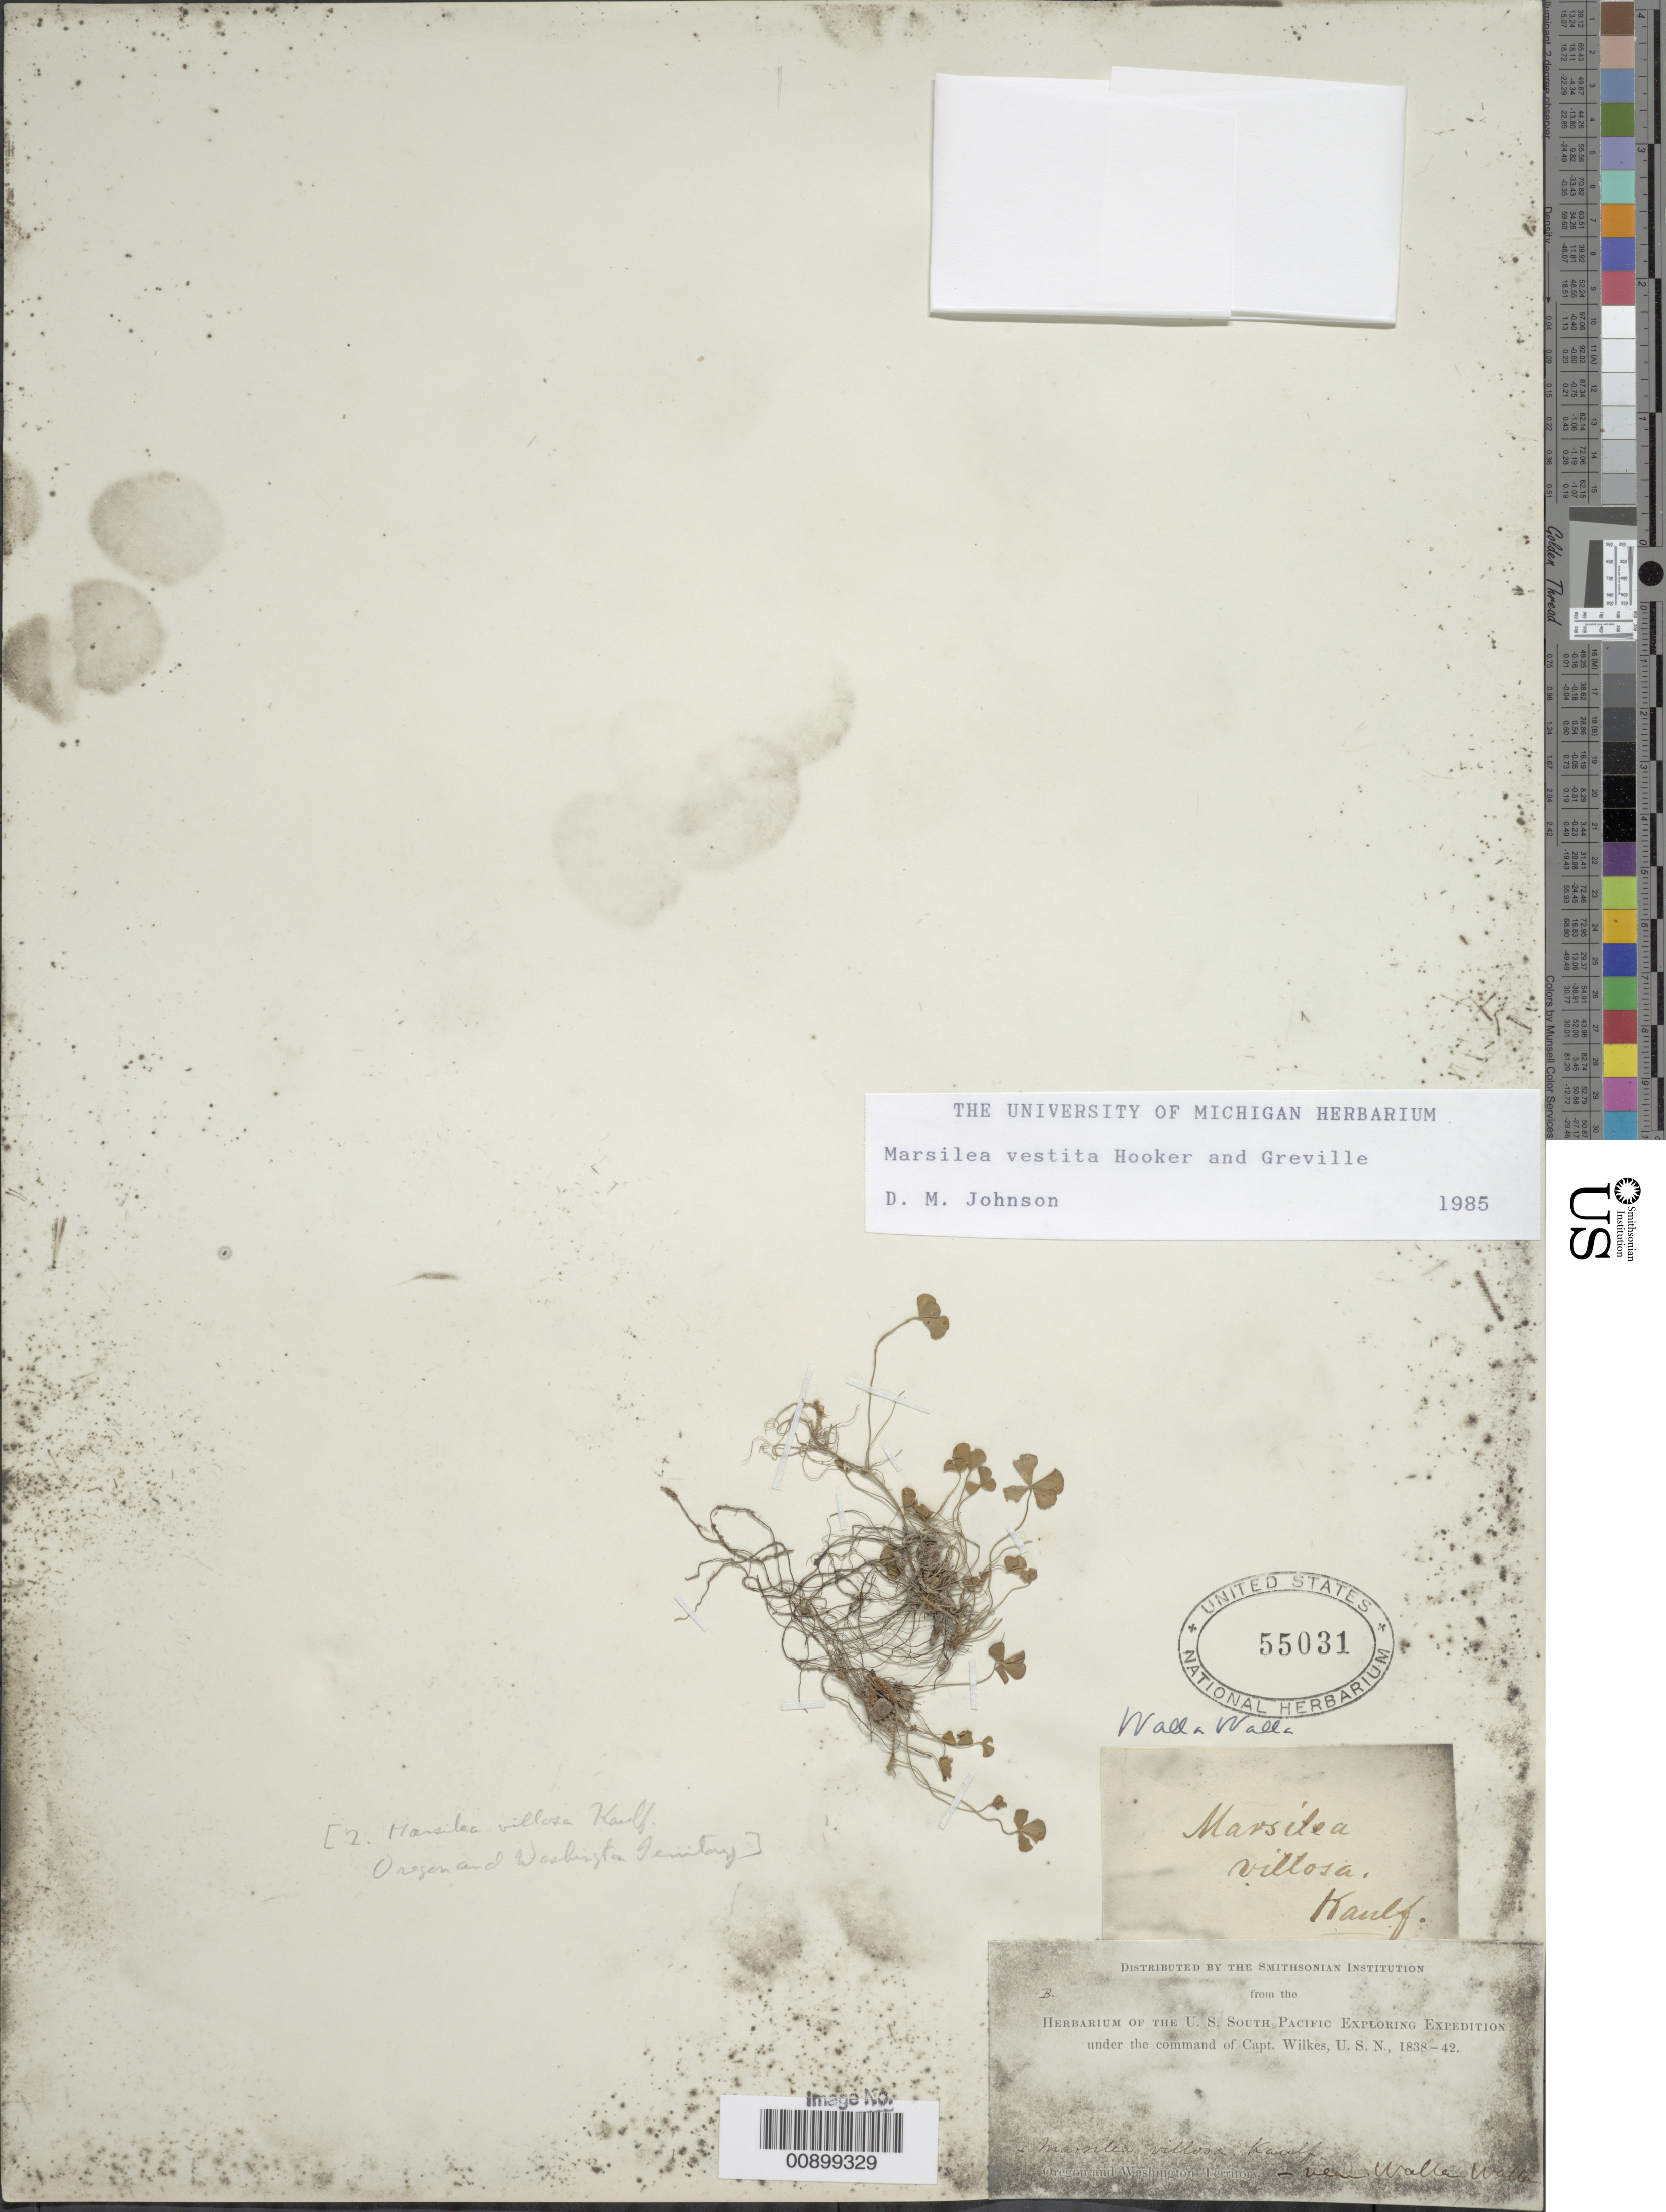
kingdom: Plantae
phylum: Tracheophyta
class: Polypodiopsida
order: Salviniales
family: Marsileaceae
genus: Marsilea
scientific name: Marsilea vestita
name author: Hook. & Grev.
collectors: Wilkes Explor. Exped.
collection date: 1838/1842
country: United States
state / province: Washington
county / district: Walla Walla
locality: Oregon and Washington Territory - near Walla Walla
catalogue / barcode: US 55031